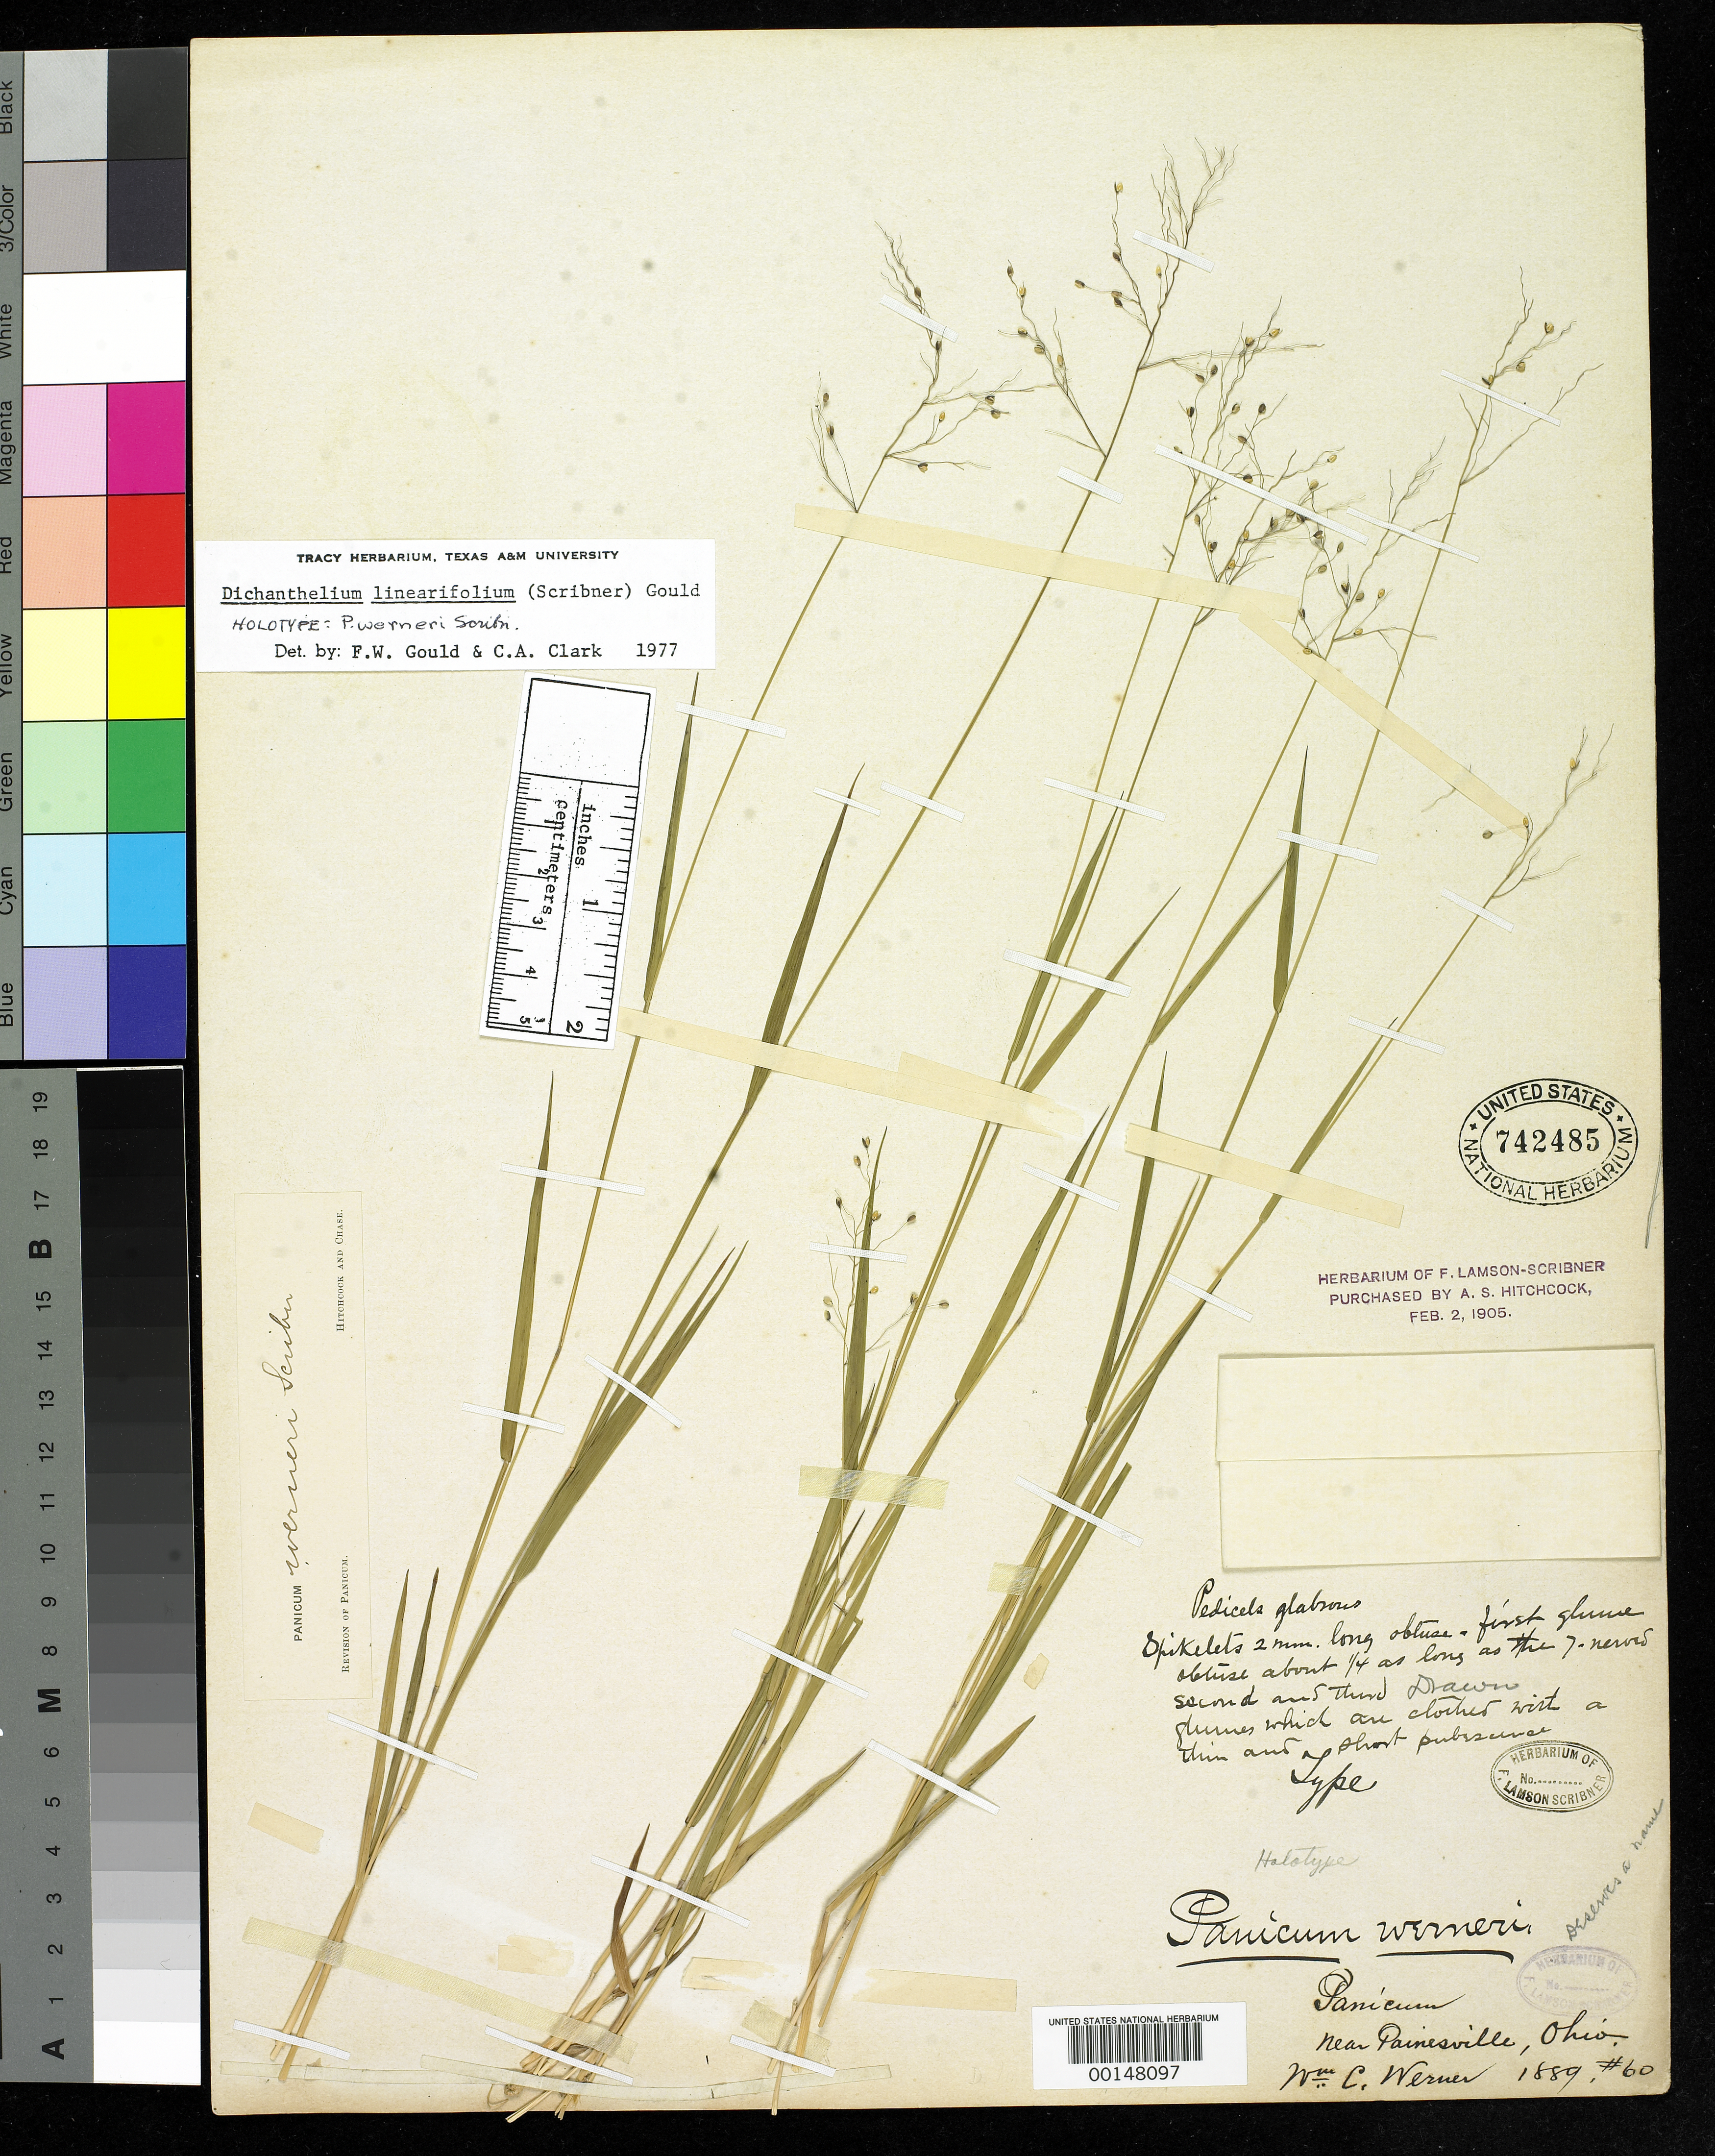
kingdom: Plantae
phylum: Tracheophyta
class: Liliopsida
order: Poales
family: Poaceae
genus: Panicum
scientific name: Panicum werneri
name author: Scribn. in Britton & A. Br.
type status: Holotype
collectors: W. Werner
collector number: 60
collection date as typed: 1889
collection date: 1889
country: United States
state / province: Ohio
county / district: Lake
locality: Near Painesville.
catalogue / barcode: US 742485